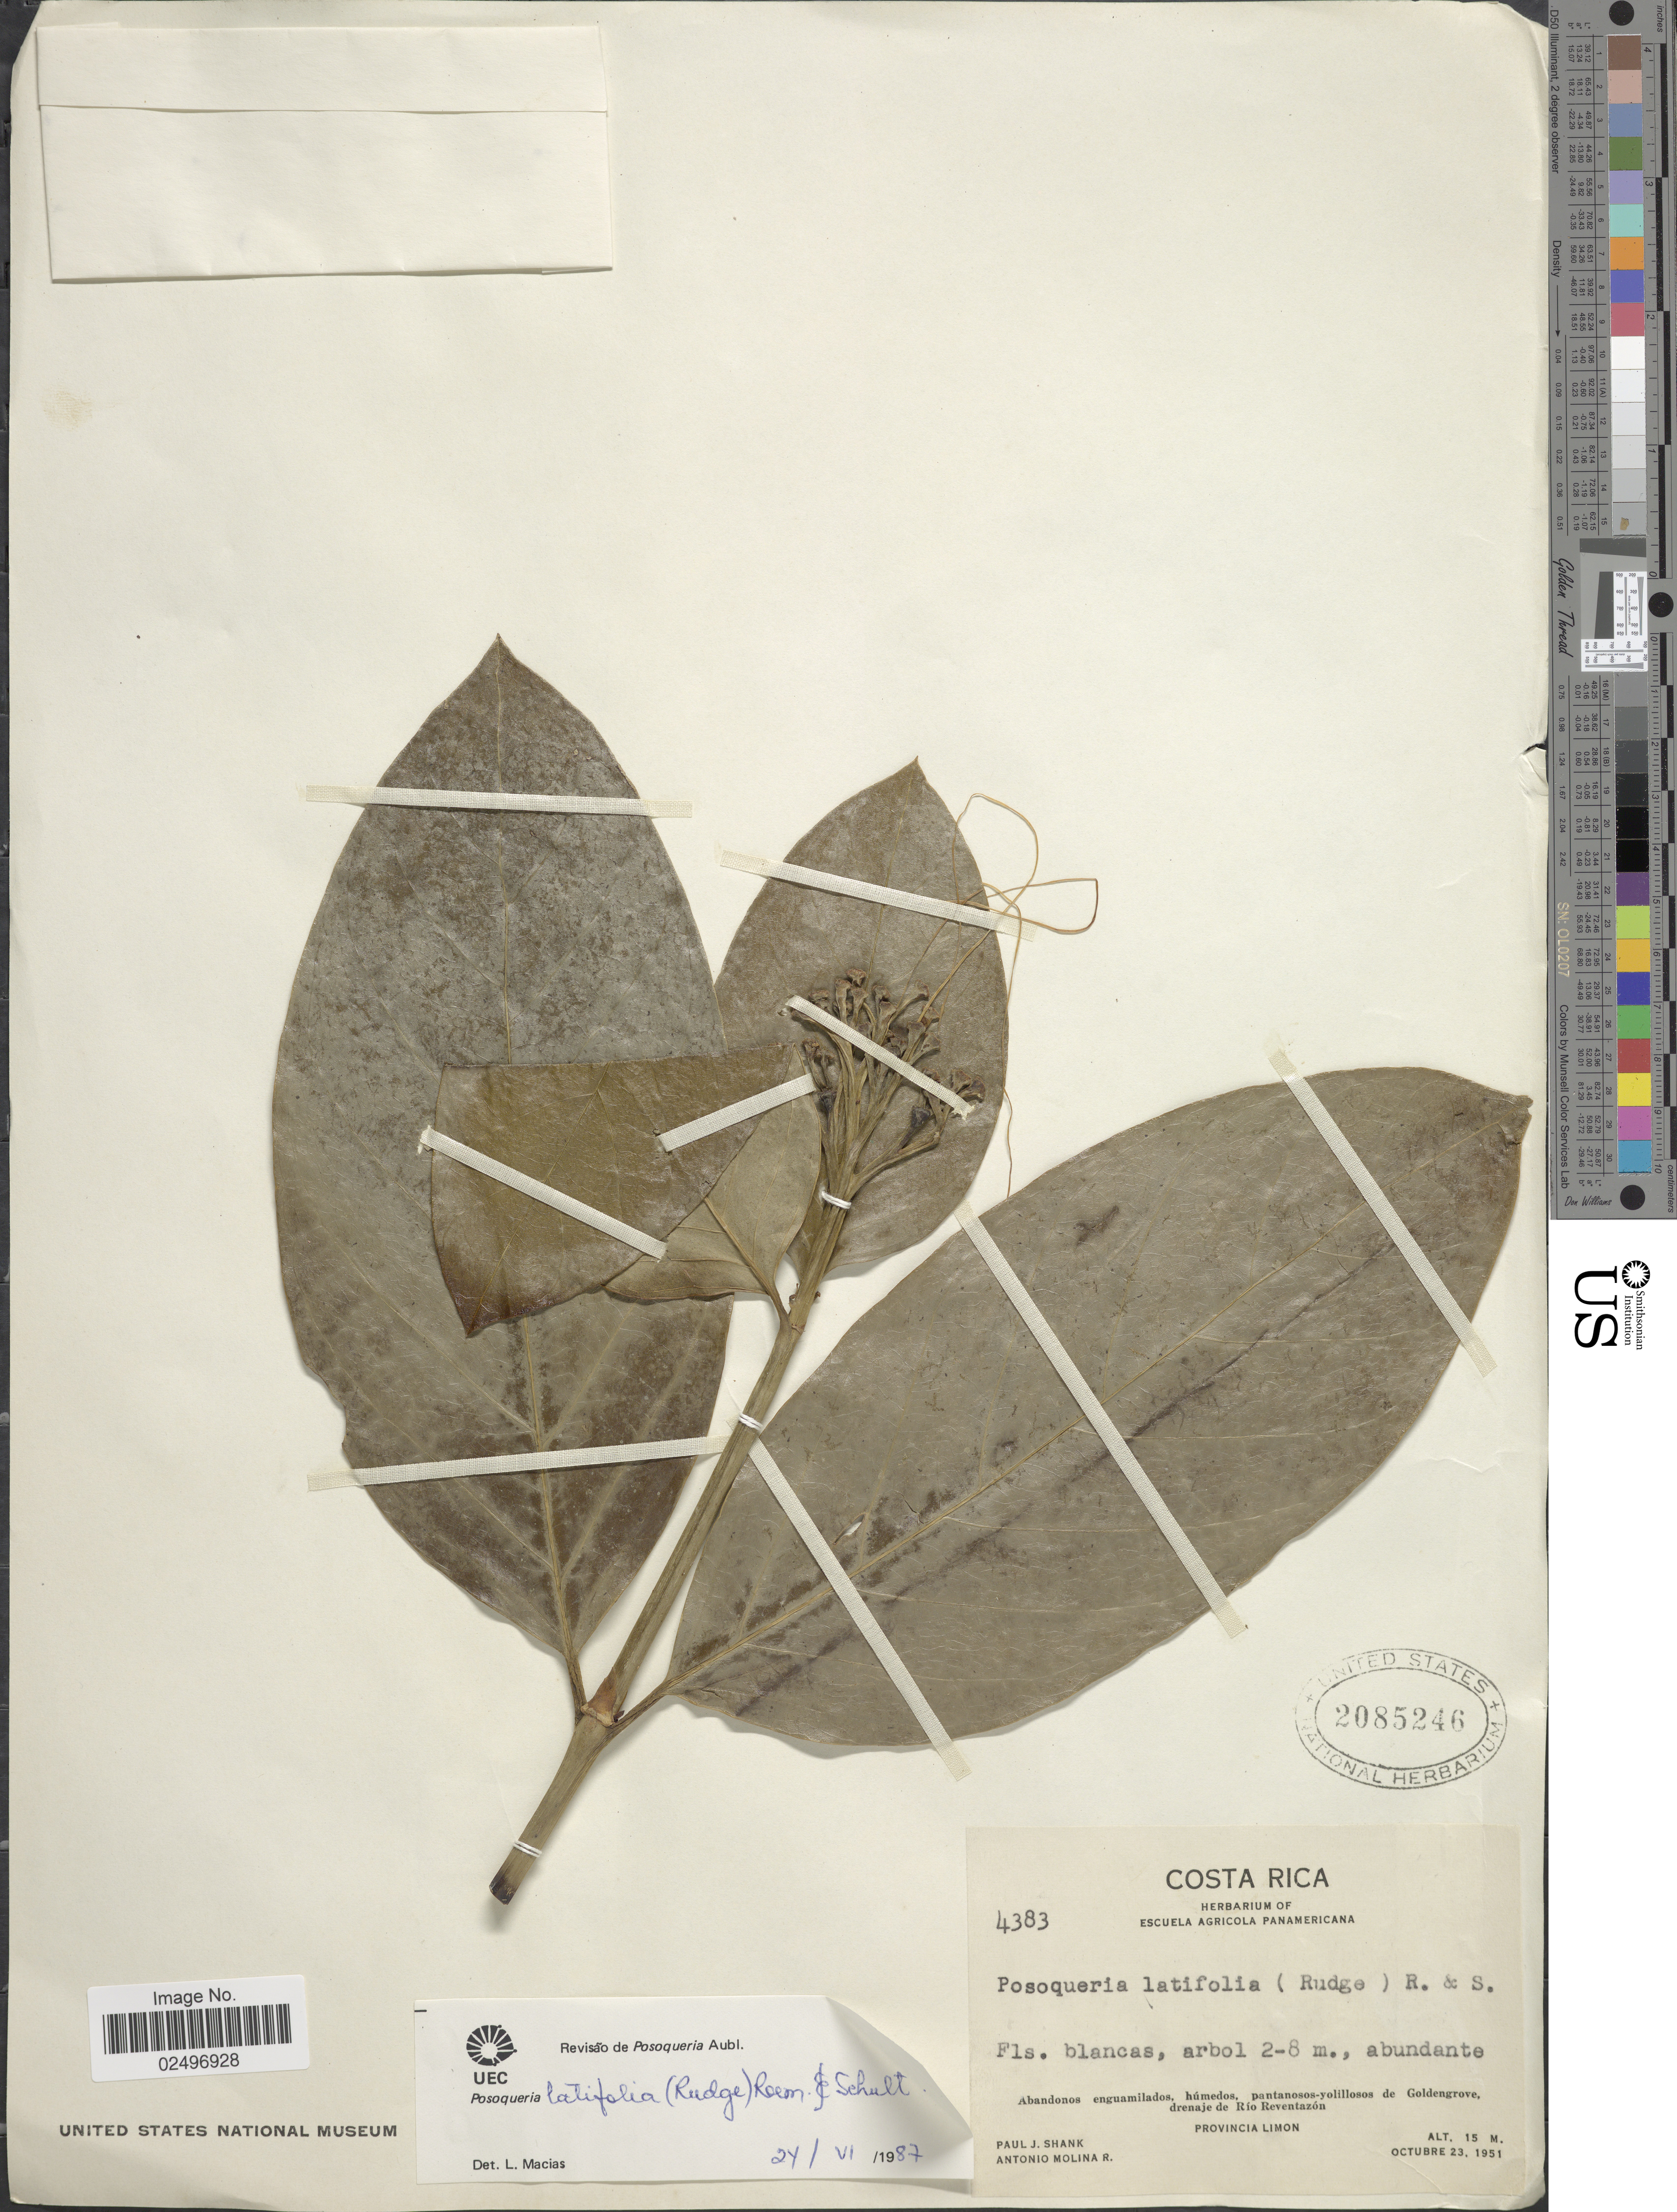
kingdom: Plantae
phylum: Tracheophyta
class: Magnoliopsida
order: Gentianales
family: Rubiaceae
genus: Posoqueria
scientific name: Posoqueria latifolia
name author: (Rudge) Roem. & Schult.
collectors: P. J. Shank & A. Molina R.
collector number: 4383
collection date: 1951-10-23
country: Costa Rica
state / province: Limón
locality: Abandonos enguamilados, húmedos, pantanosos-yolillosos de Goldengrove, drenaje de Río Reventazón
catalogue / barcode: US 2085246